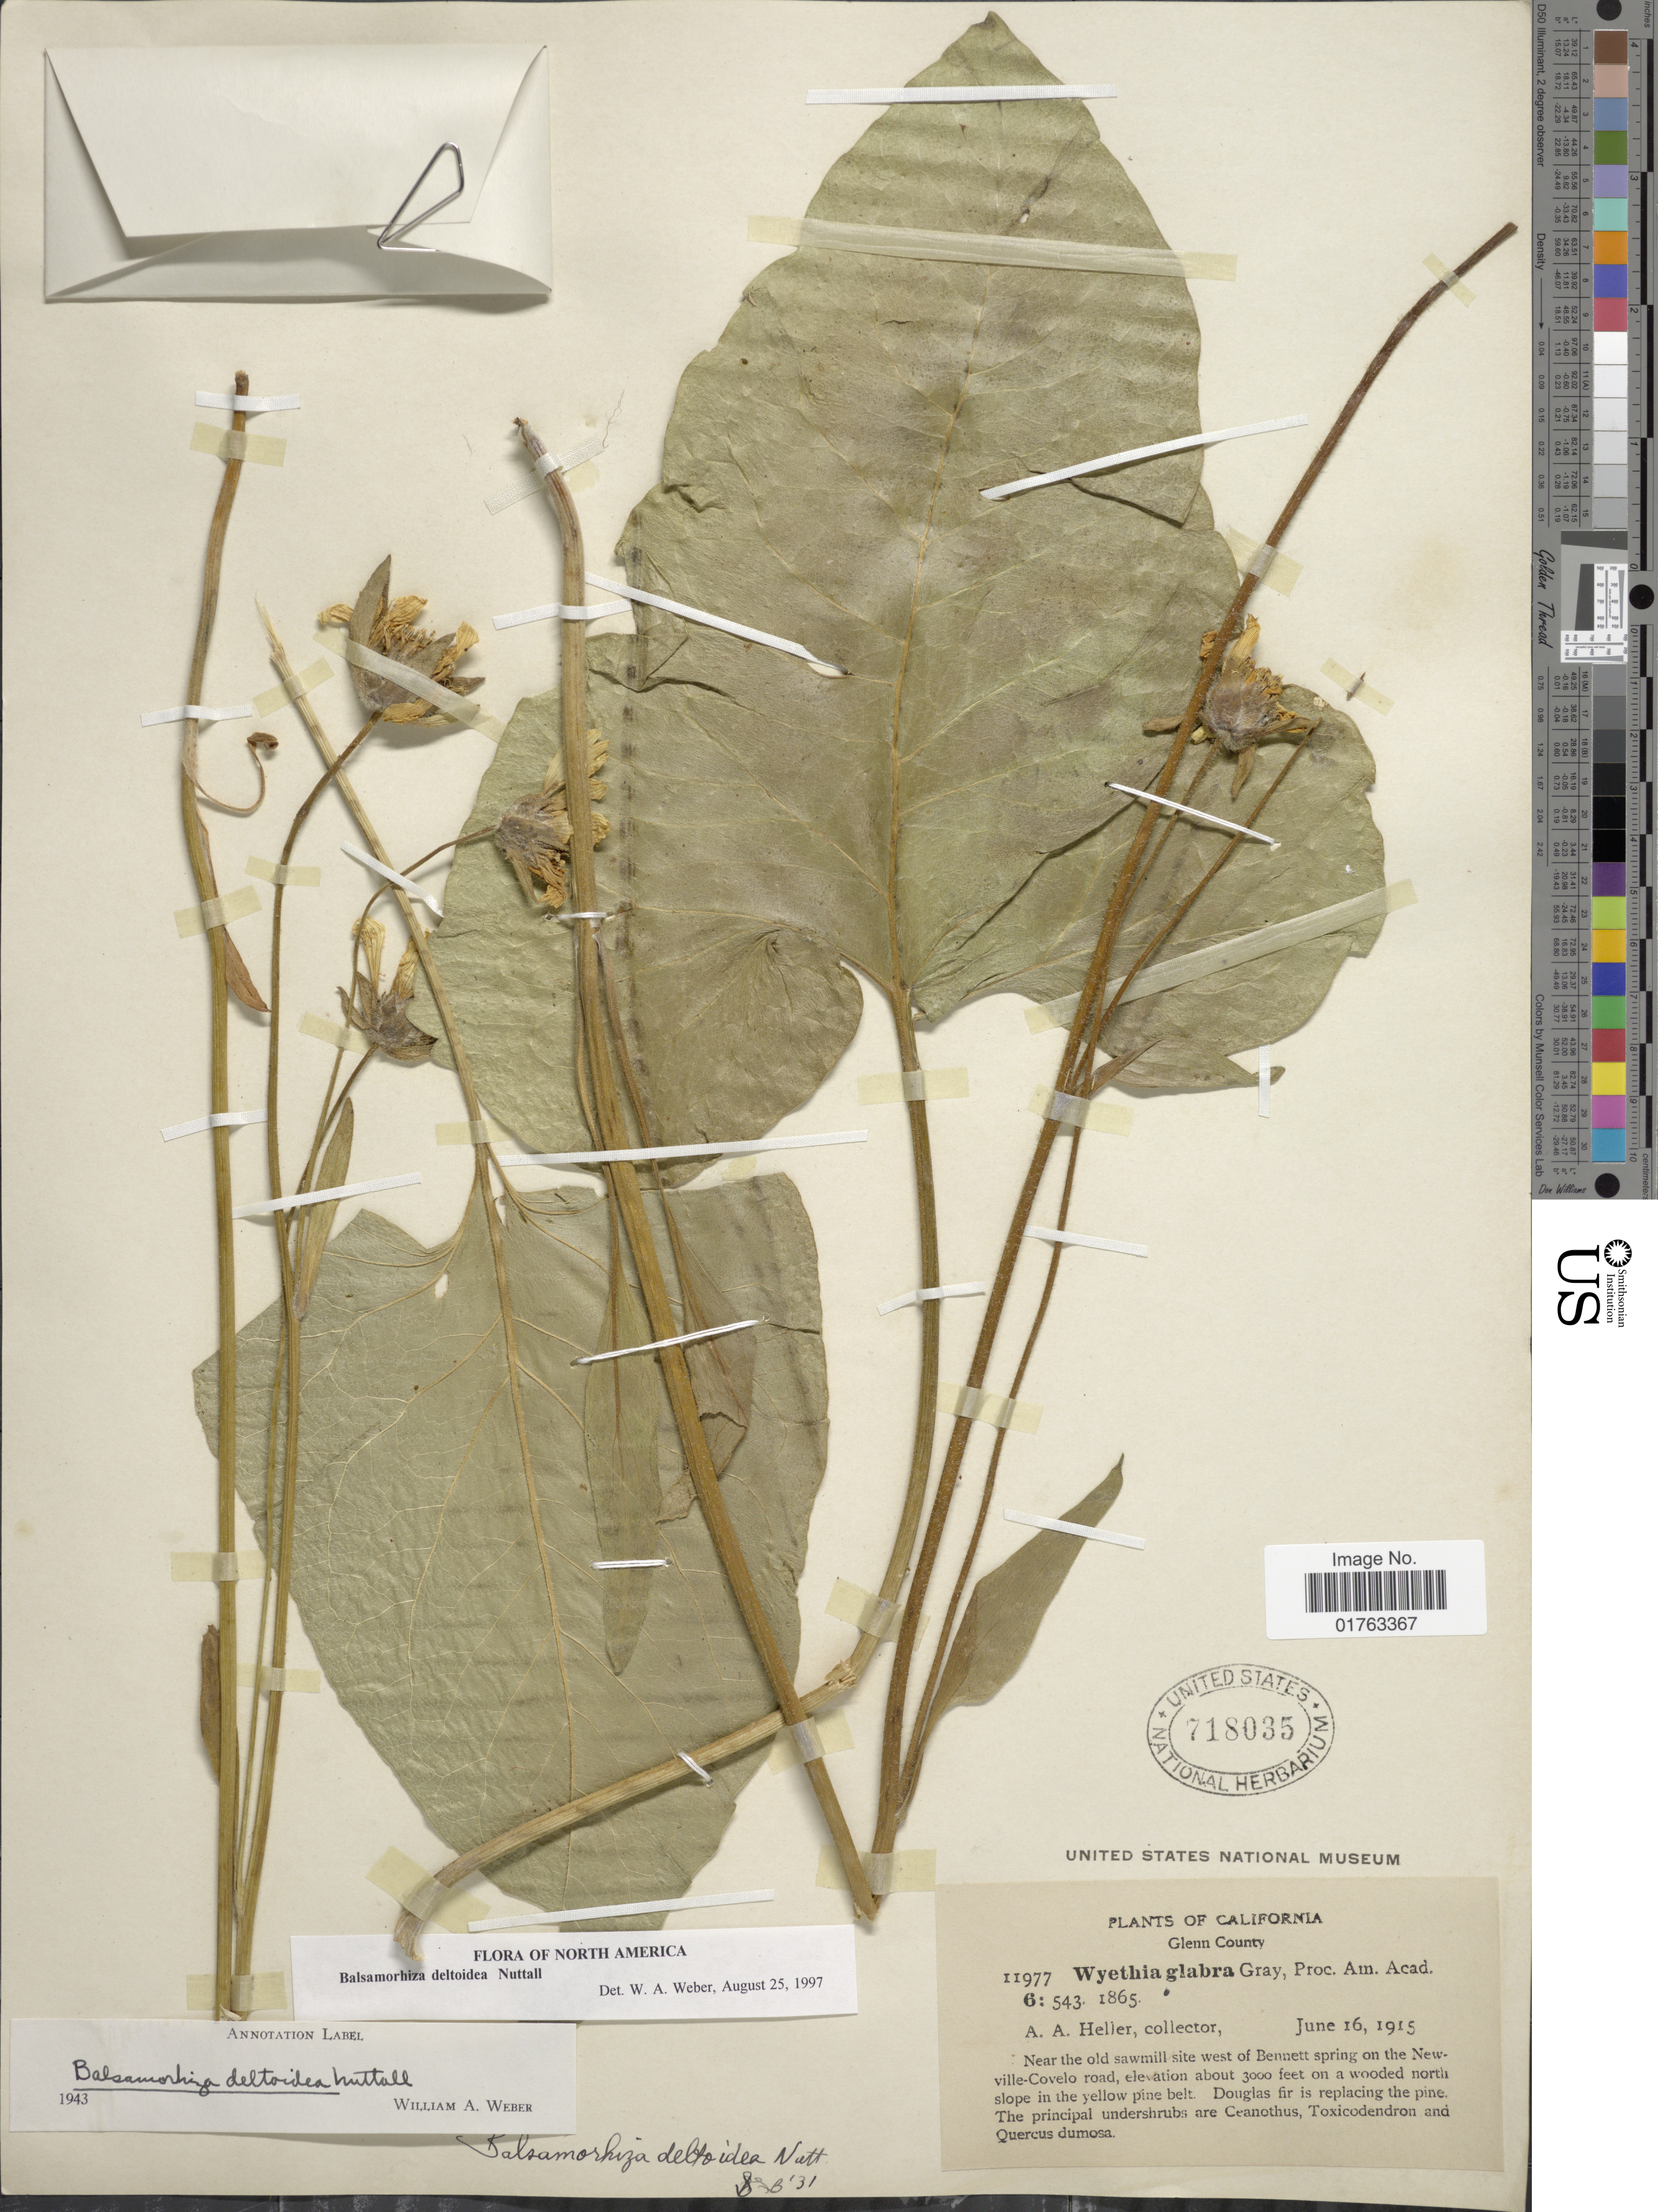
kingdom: Plantae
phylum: Tracheophyta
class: Magnoliopsida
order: Asterales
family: Asteraceae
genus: Balsamorhiza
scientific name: Balsamorhiza deltoidea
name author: Nutt.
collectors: A. A. Heller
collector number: II977*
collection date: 1915-06-16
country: United States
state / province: California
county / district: Glenn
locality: Glenn County. Near the old sawmill site west of Bennett spring on the Newville-Covelo road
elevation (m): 914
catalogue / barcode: US 718035